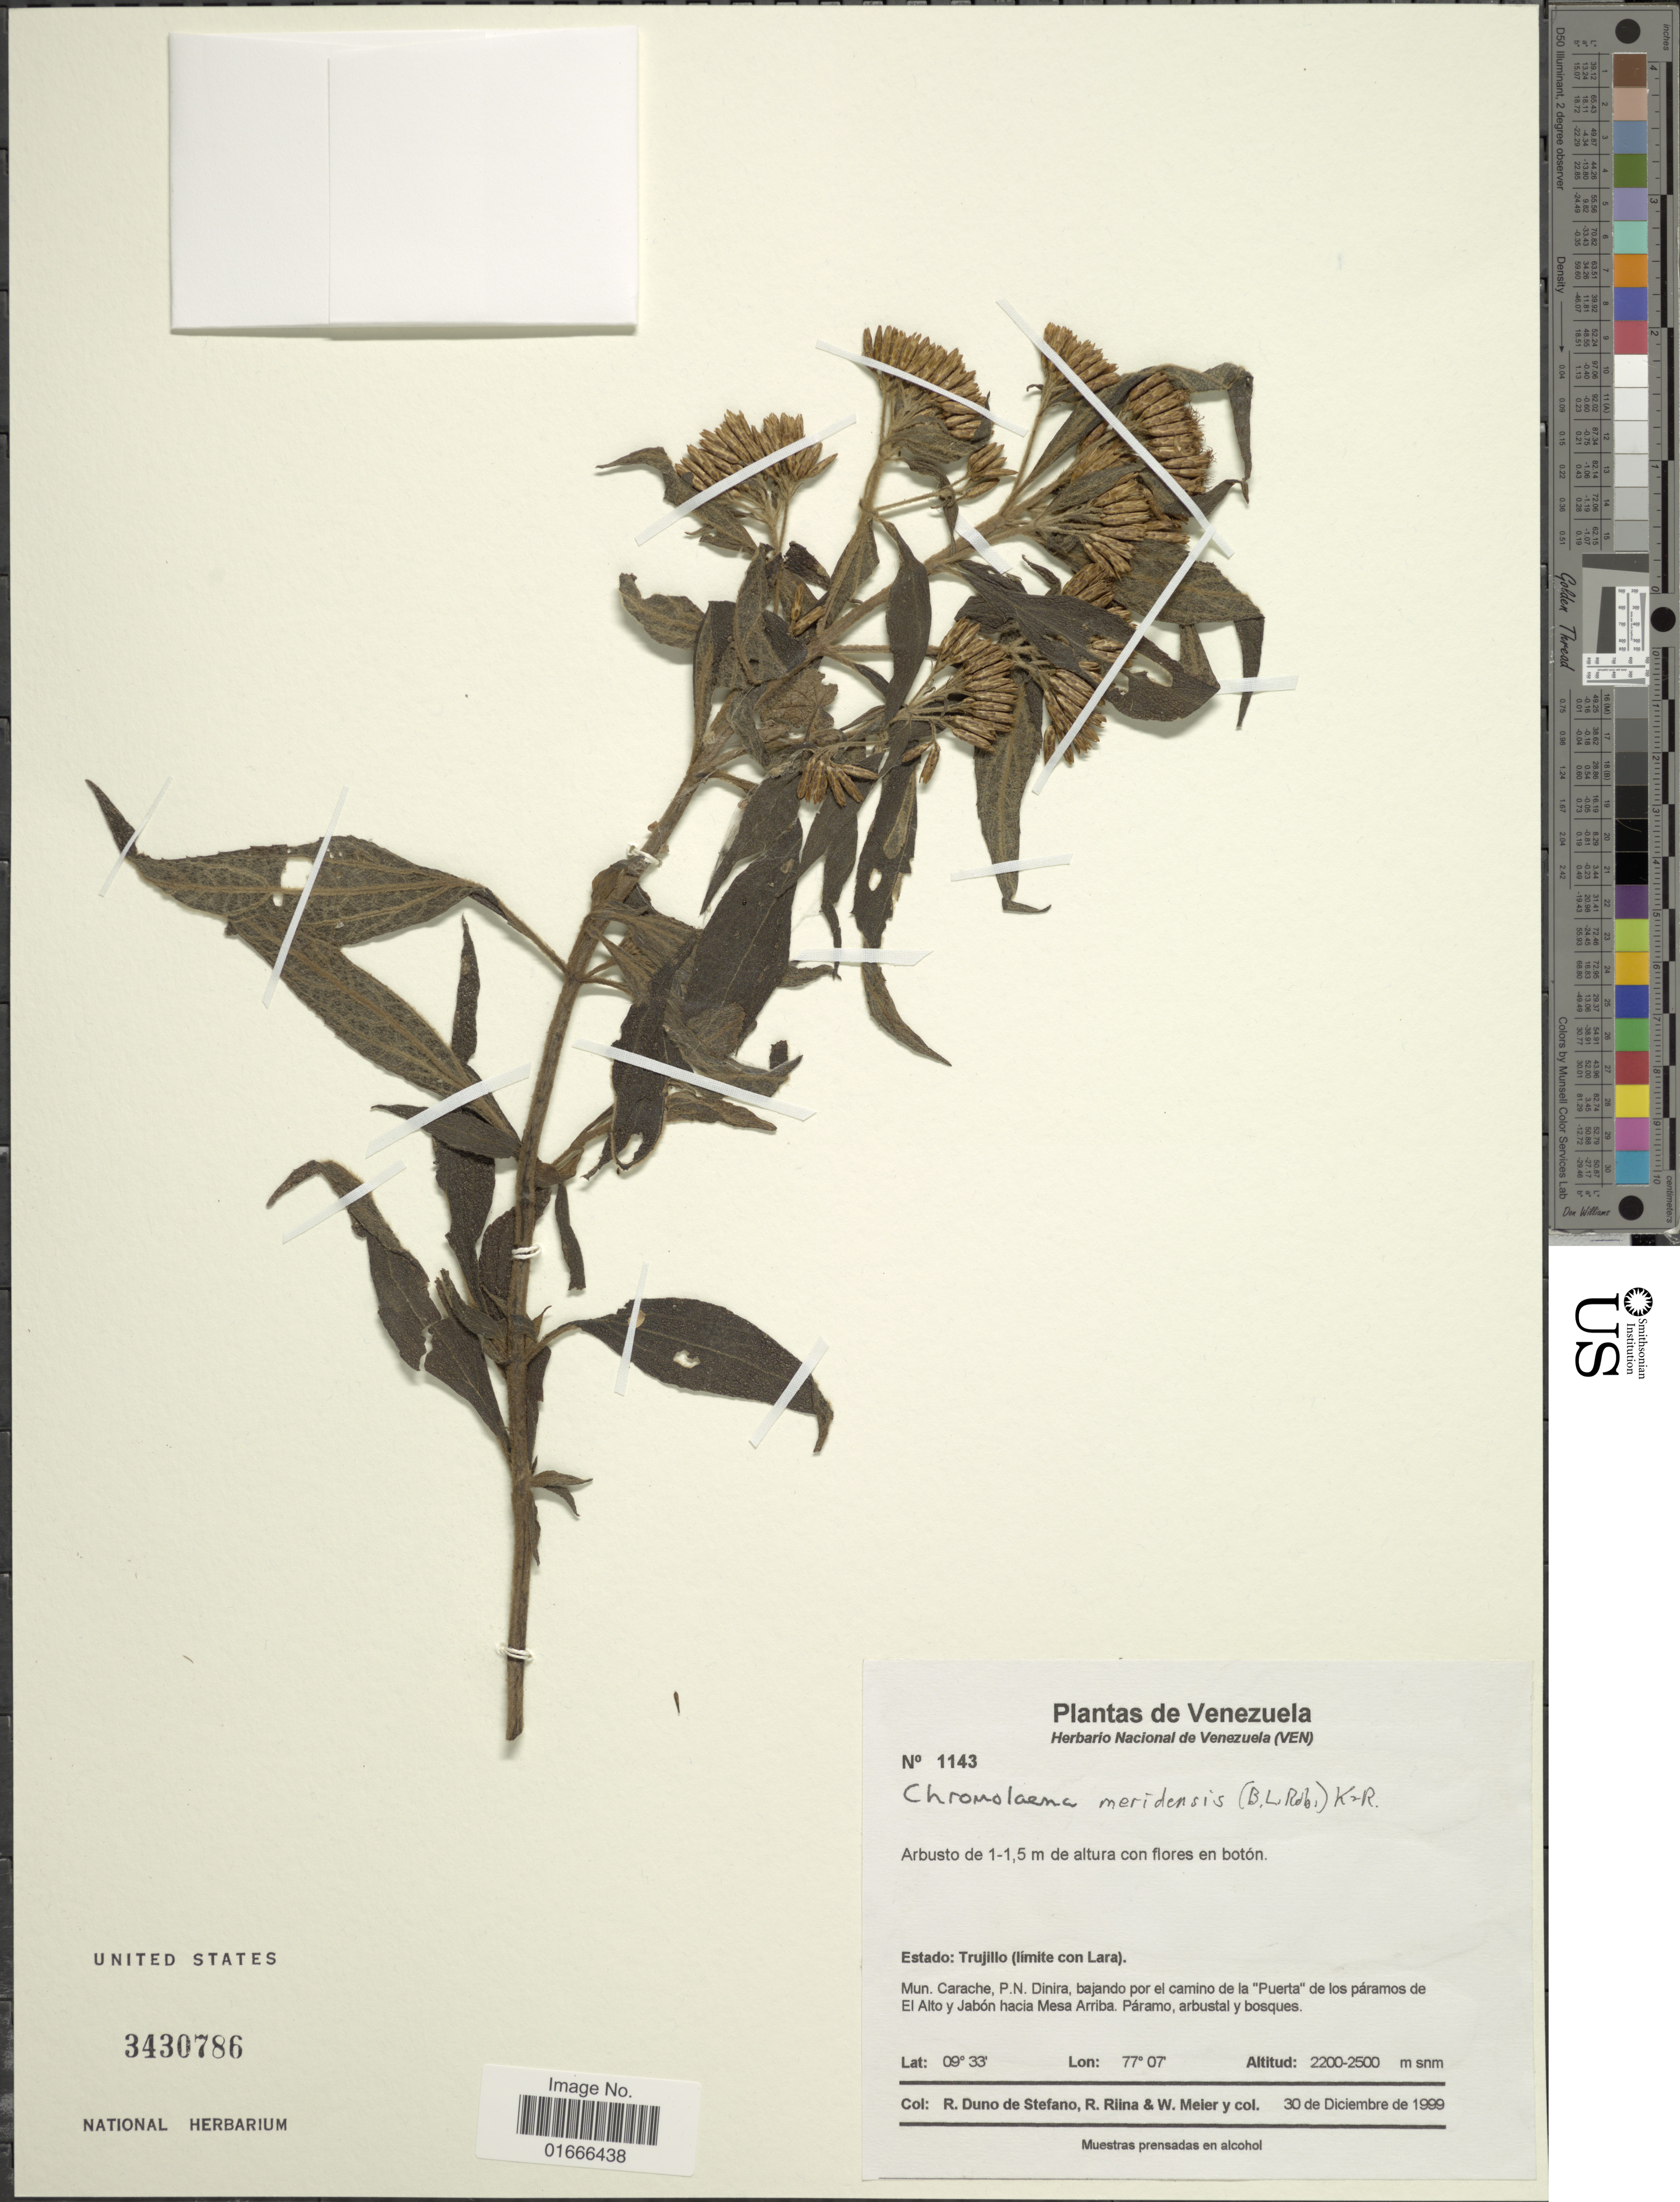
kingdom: Plantae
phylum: Tracheophyta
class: Magnoliopsida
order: Asterales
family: Asteraceae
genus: Chromolaena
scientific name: Chromolaena meridensis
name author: (B.L. Rob.) R.M. King & H. Rob.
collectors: R. Duno de Stefano, R. Riina & W. Meier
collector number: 1143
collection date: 1999-12-30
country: Venezuela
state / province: Trujillo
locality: Limite con Lara, Mun.Carache, P. N. Dinira, bejando por el camino de la Puerta de los paramos de El Alto y Jabon hacia Mesa Arriba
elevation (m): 2200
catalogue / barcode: US 3430786